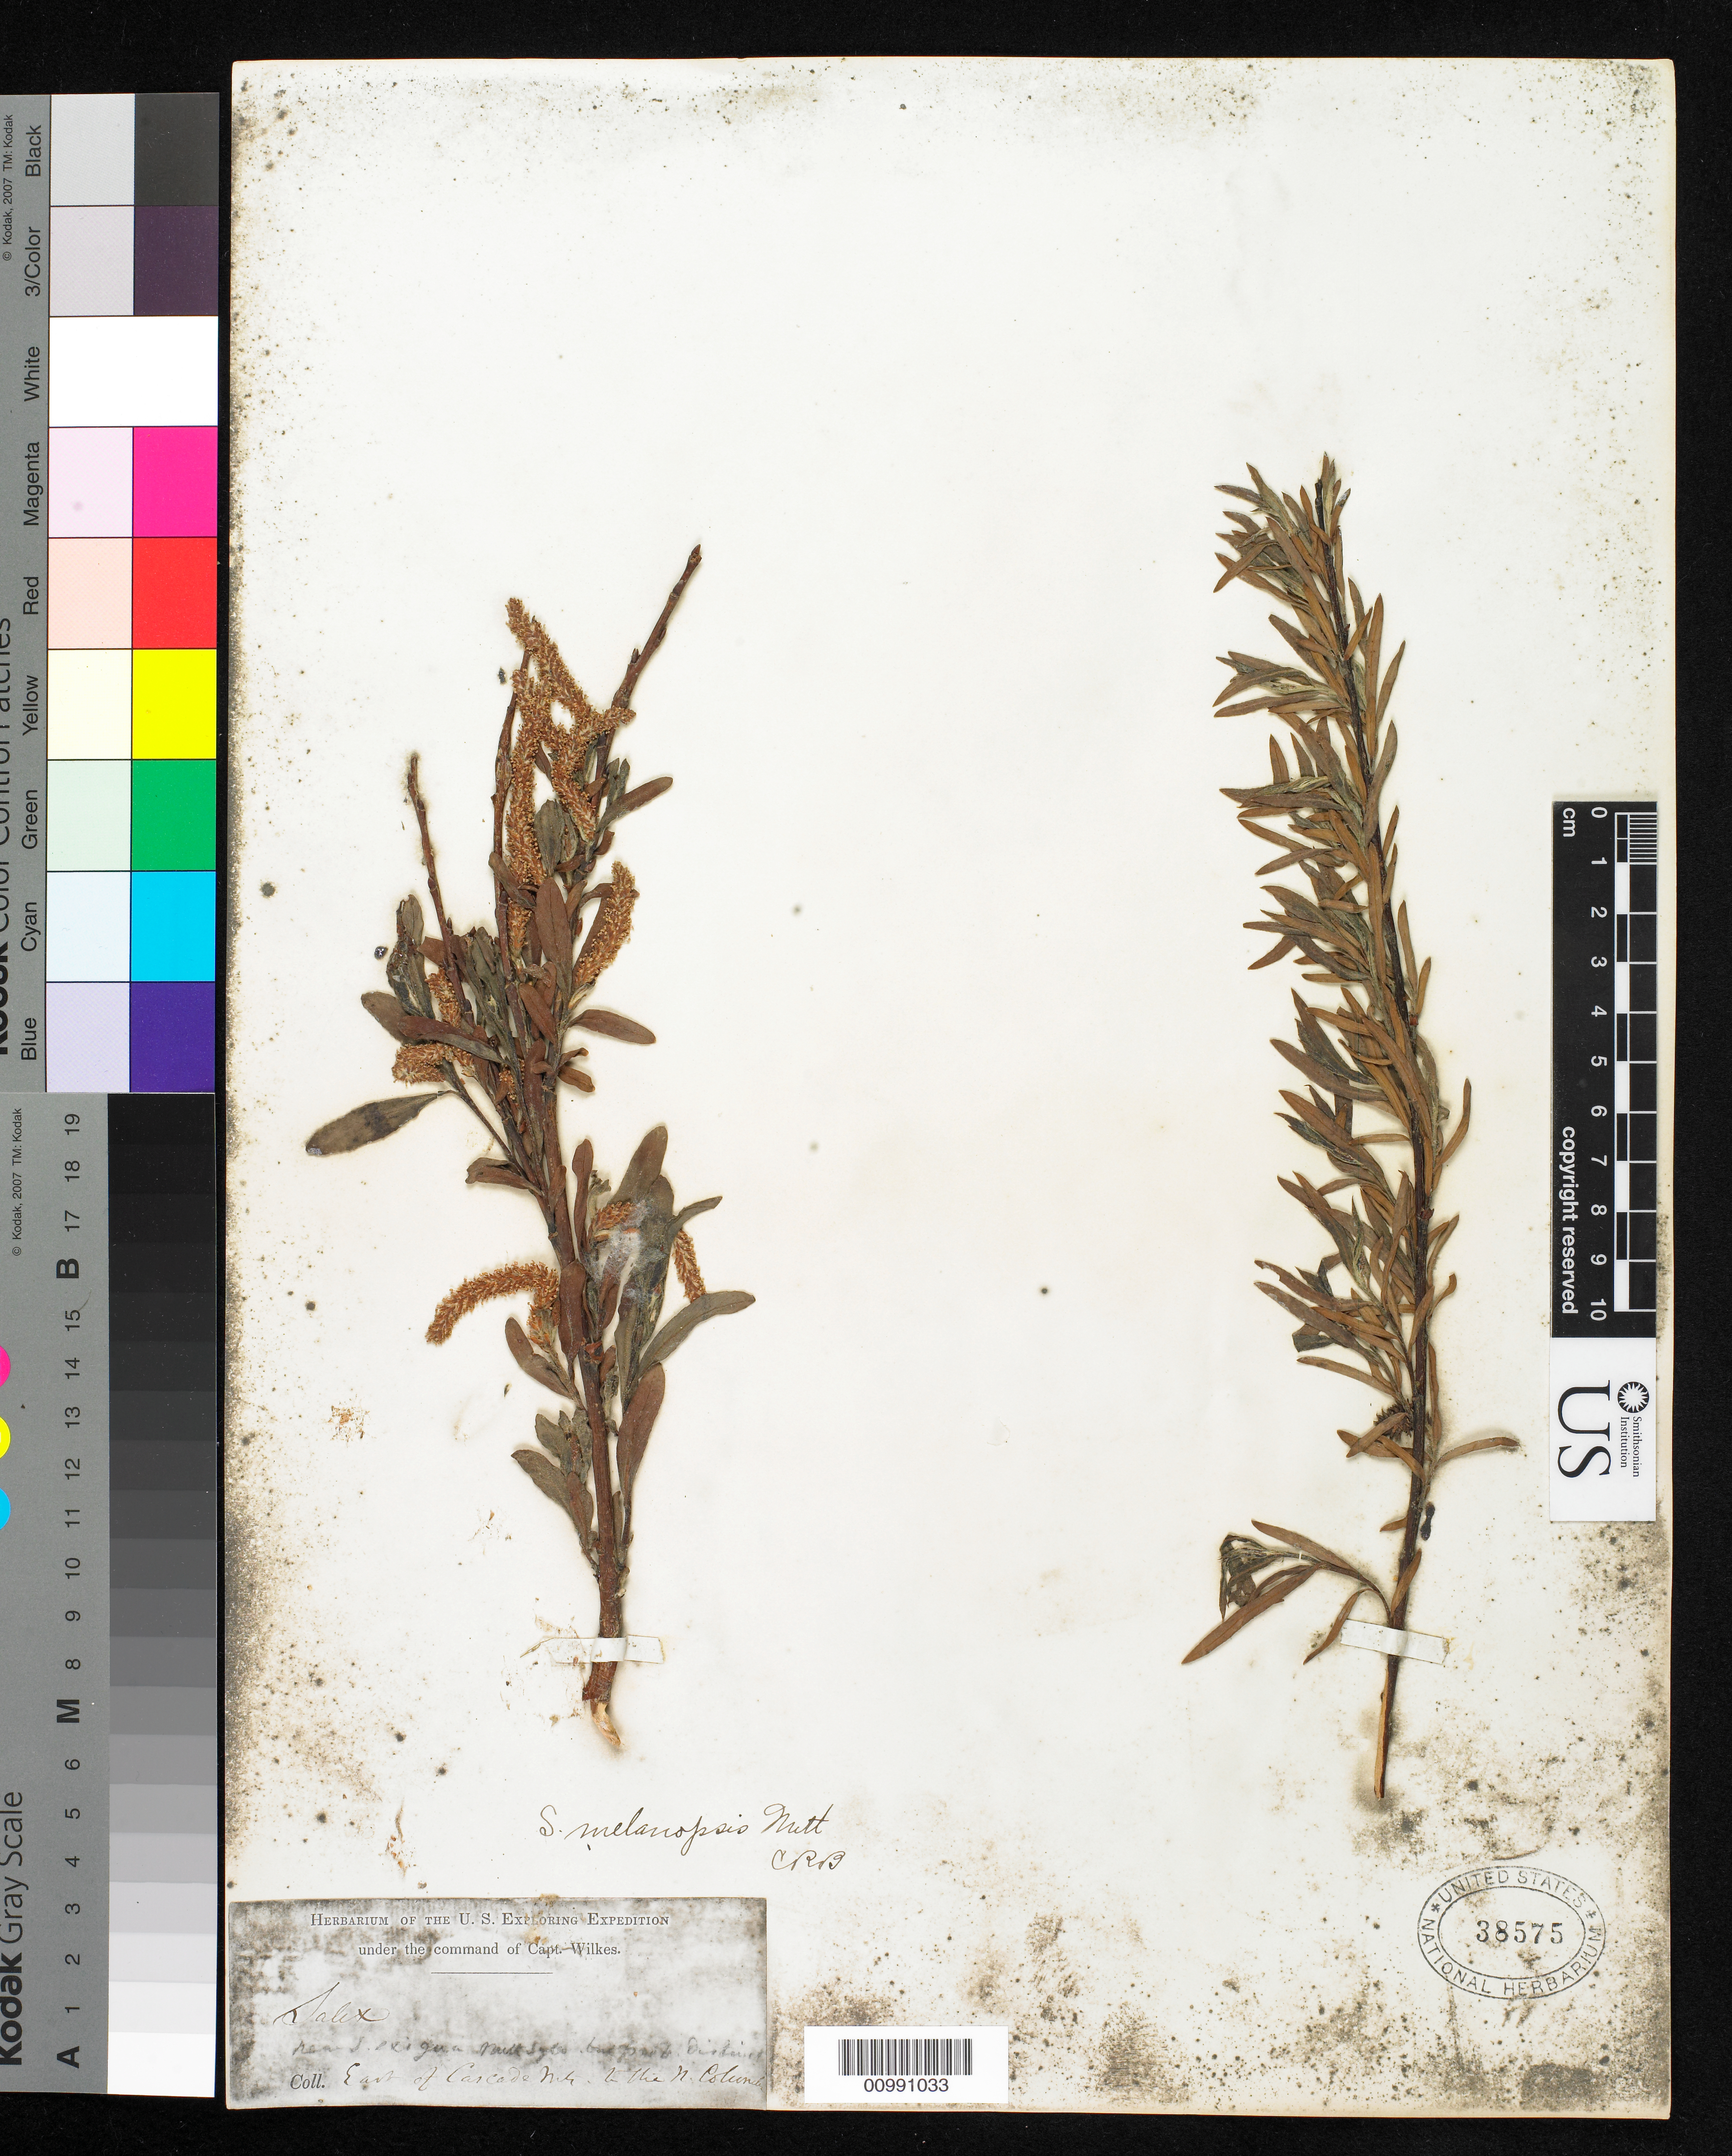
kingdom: Plantae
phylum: Tracheophyta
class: Magnoliopsida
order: Malpighiales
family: Salicaceae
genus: Salix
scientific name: Salix melanopsis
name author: Nutt.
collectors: Wilkes Explor. Exped.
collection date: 1838/1842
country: United States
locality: East of Cascade Mts to the N. Columbia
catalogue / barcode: US 38575